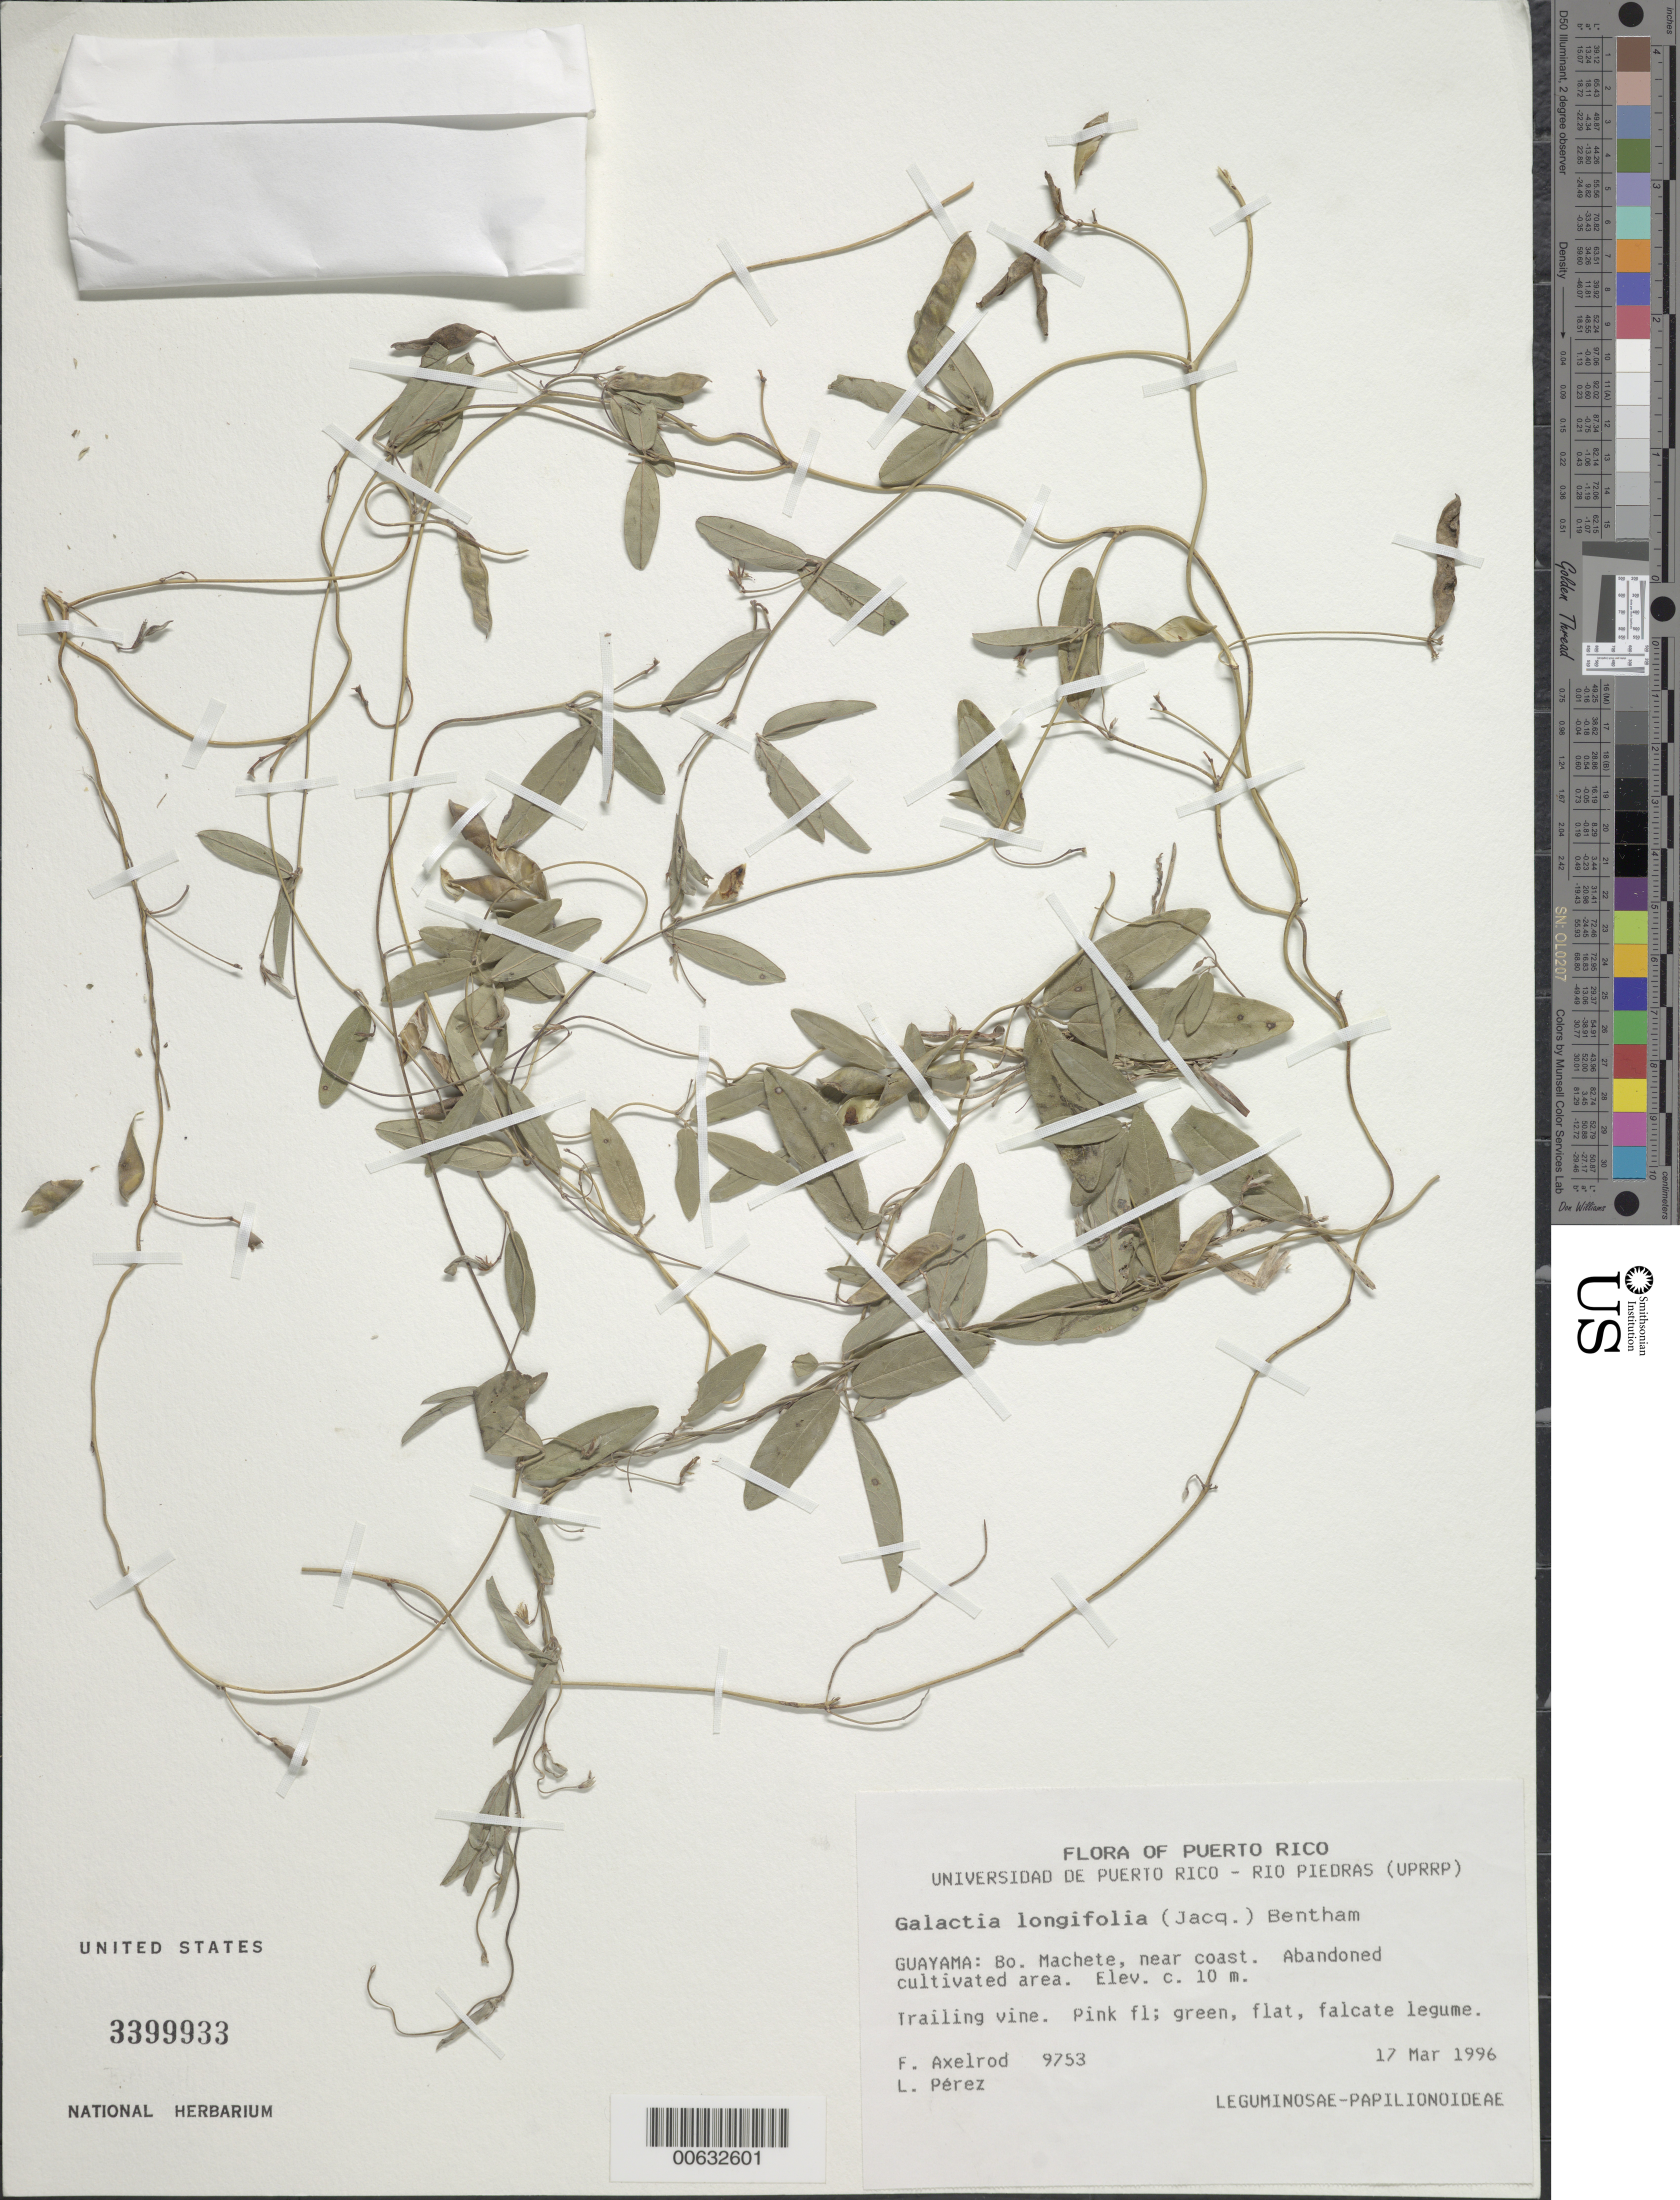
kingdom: Plantae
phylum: Tracheophyta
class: Magnoliopsida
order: Fabales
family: Fabaceae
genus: Galactia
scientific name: Galactia longifolia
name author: (Jacq.) Benth.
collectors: F. S. Axelrod & L. Pérez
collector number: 9753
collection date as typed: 17 Mar 1996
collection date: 1996-03-17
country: Puerto Rico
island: Greater Antilles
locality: Guayama: Bo. Machete, near coast.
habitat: Abandoned cultivated area.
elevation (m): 10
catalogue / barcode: US 3399933